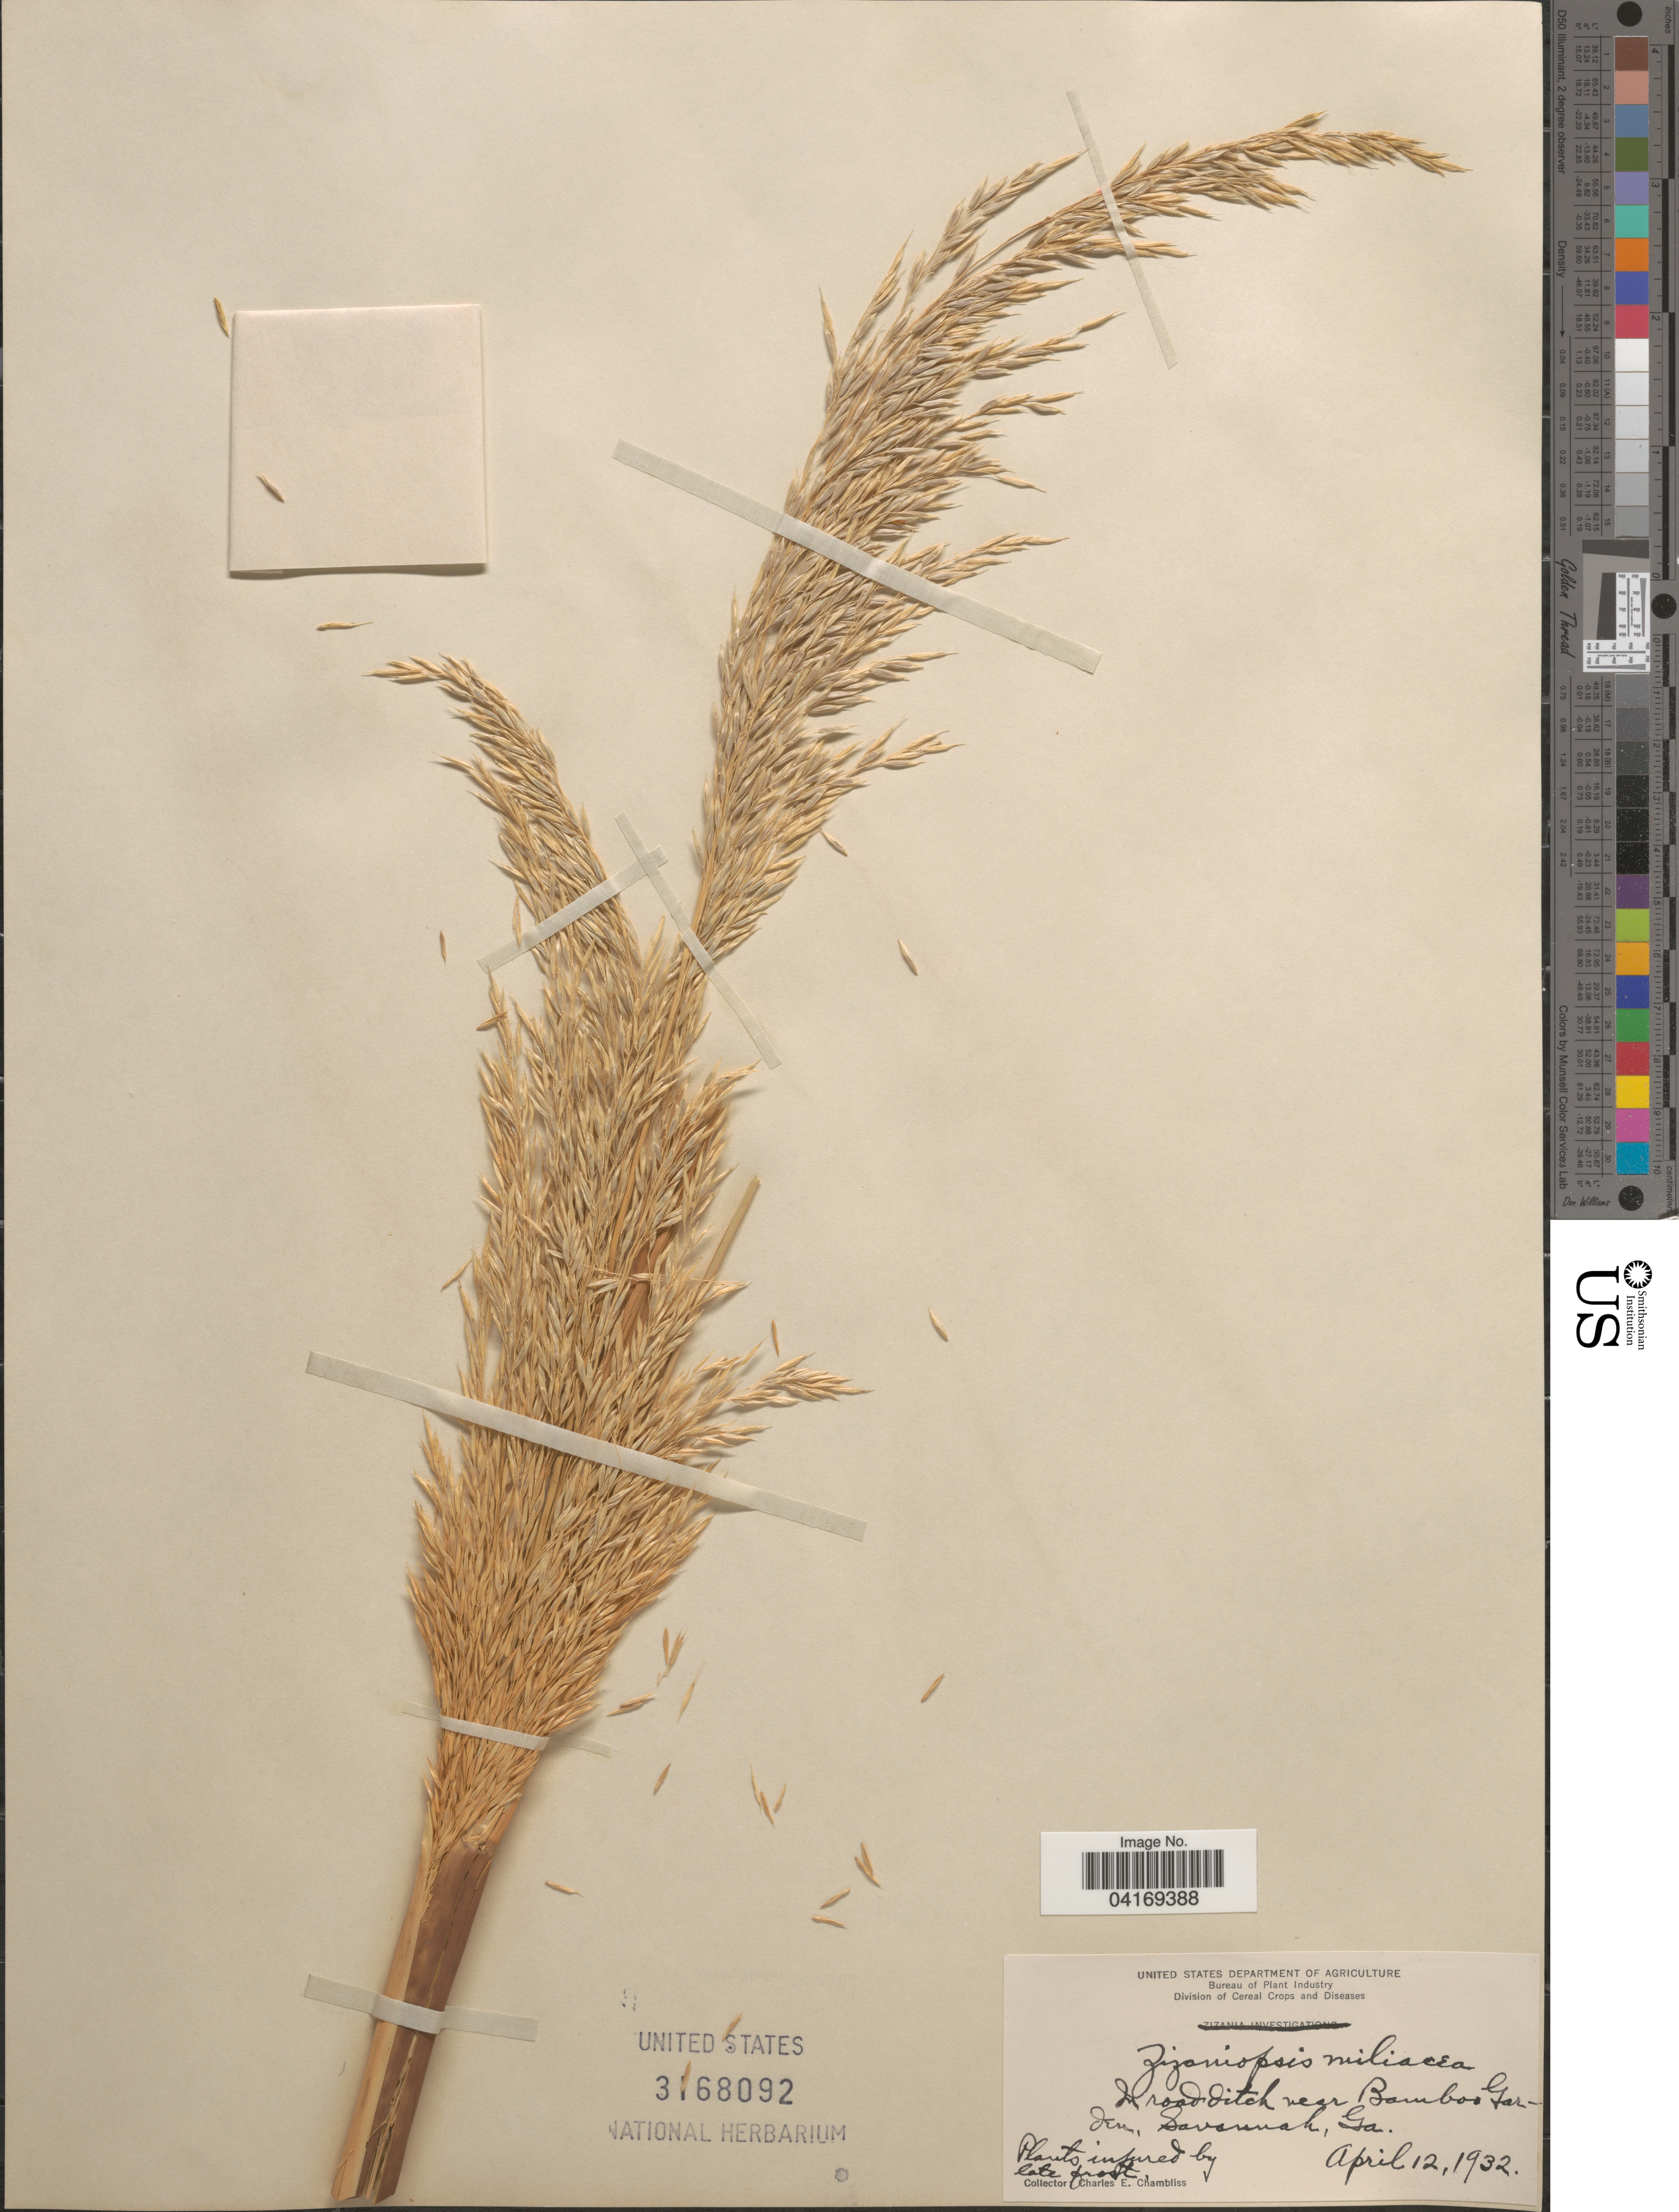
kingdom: Plantae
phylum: Tracheophyta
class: Liliopsida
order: Poales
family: Poaceae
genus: Zizaniopsis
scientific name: Zizaniopsis miliacea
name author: (Michx.) Döll & Asch.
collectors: C. Chambliss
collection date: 1932-04-12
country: United States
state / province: Georgia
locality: In road ditch near Bamboo Garden, Savannah.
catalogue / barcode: US 3168092